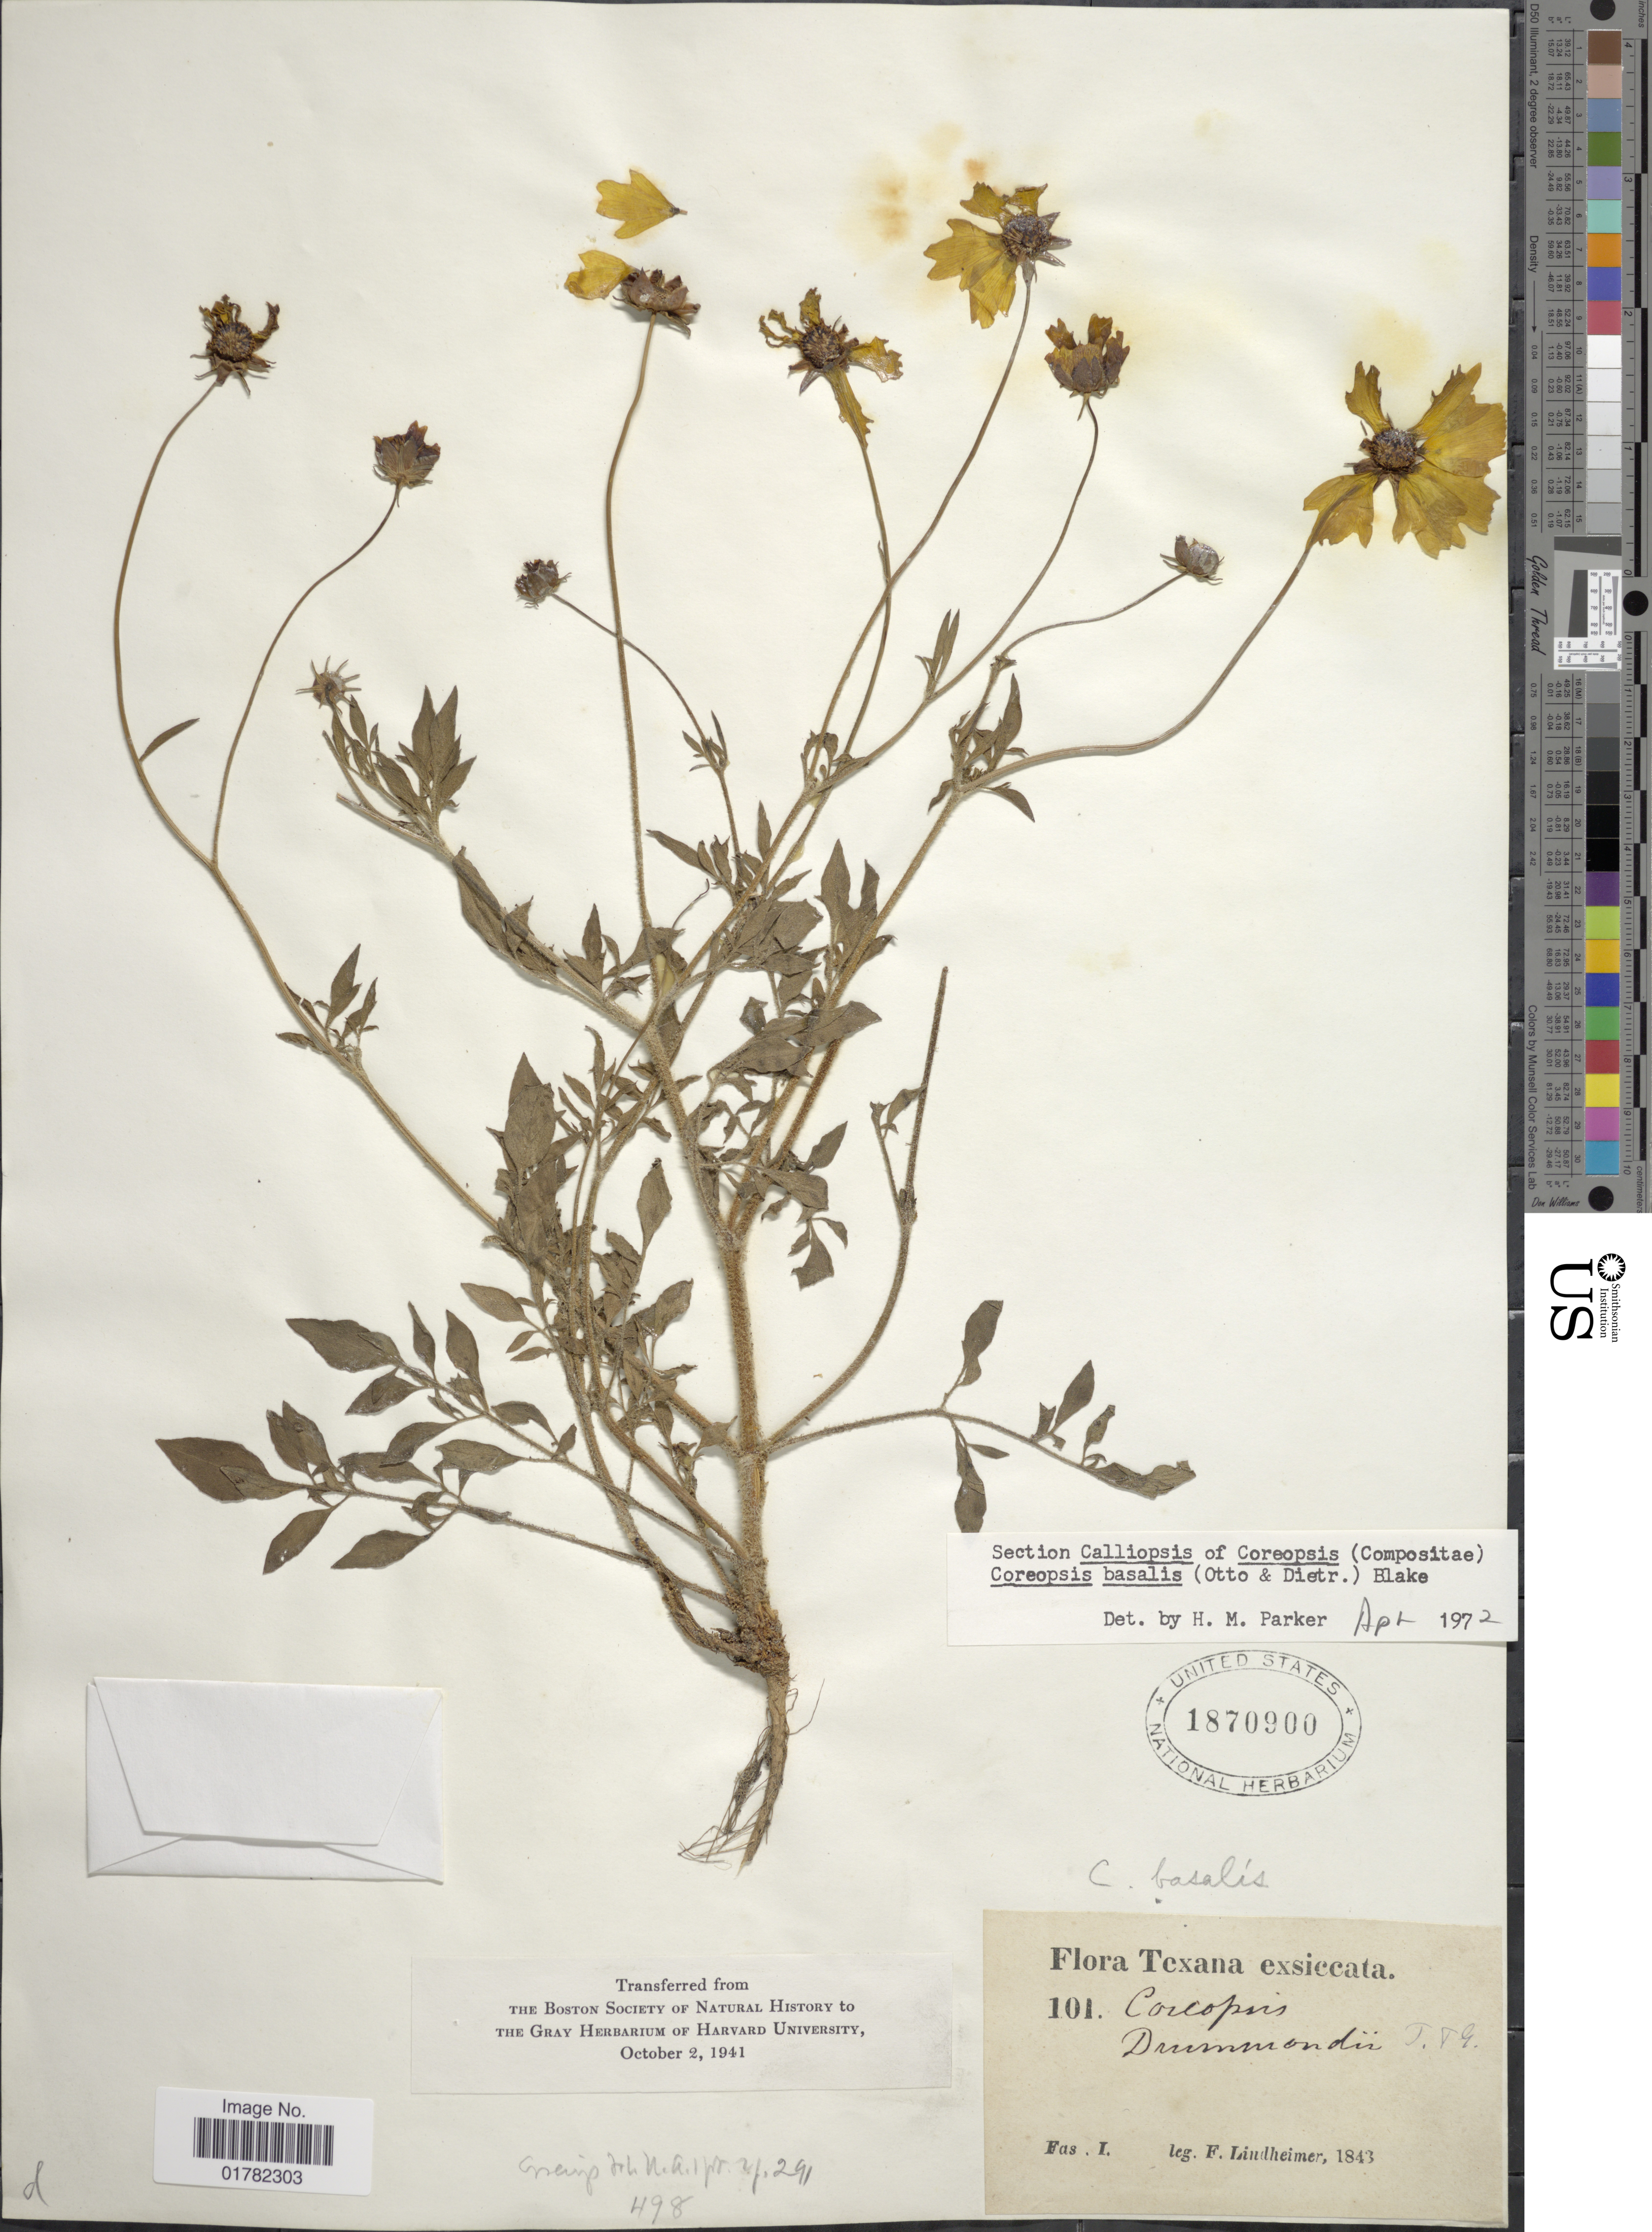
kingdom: Plantae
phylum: Tracheophyta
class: Magnoliopsida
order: Asterales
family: Asteraceae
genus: Coreopsis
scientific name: Coreopsis basalis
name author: S.F. Blake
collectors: F. Lindheimer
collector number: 101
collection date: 1843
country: United States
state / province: Texas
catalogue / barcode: US 1870900